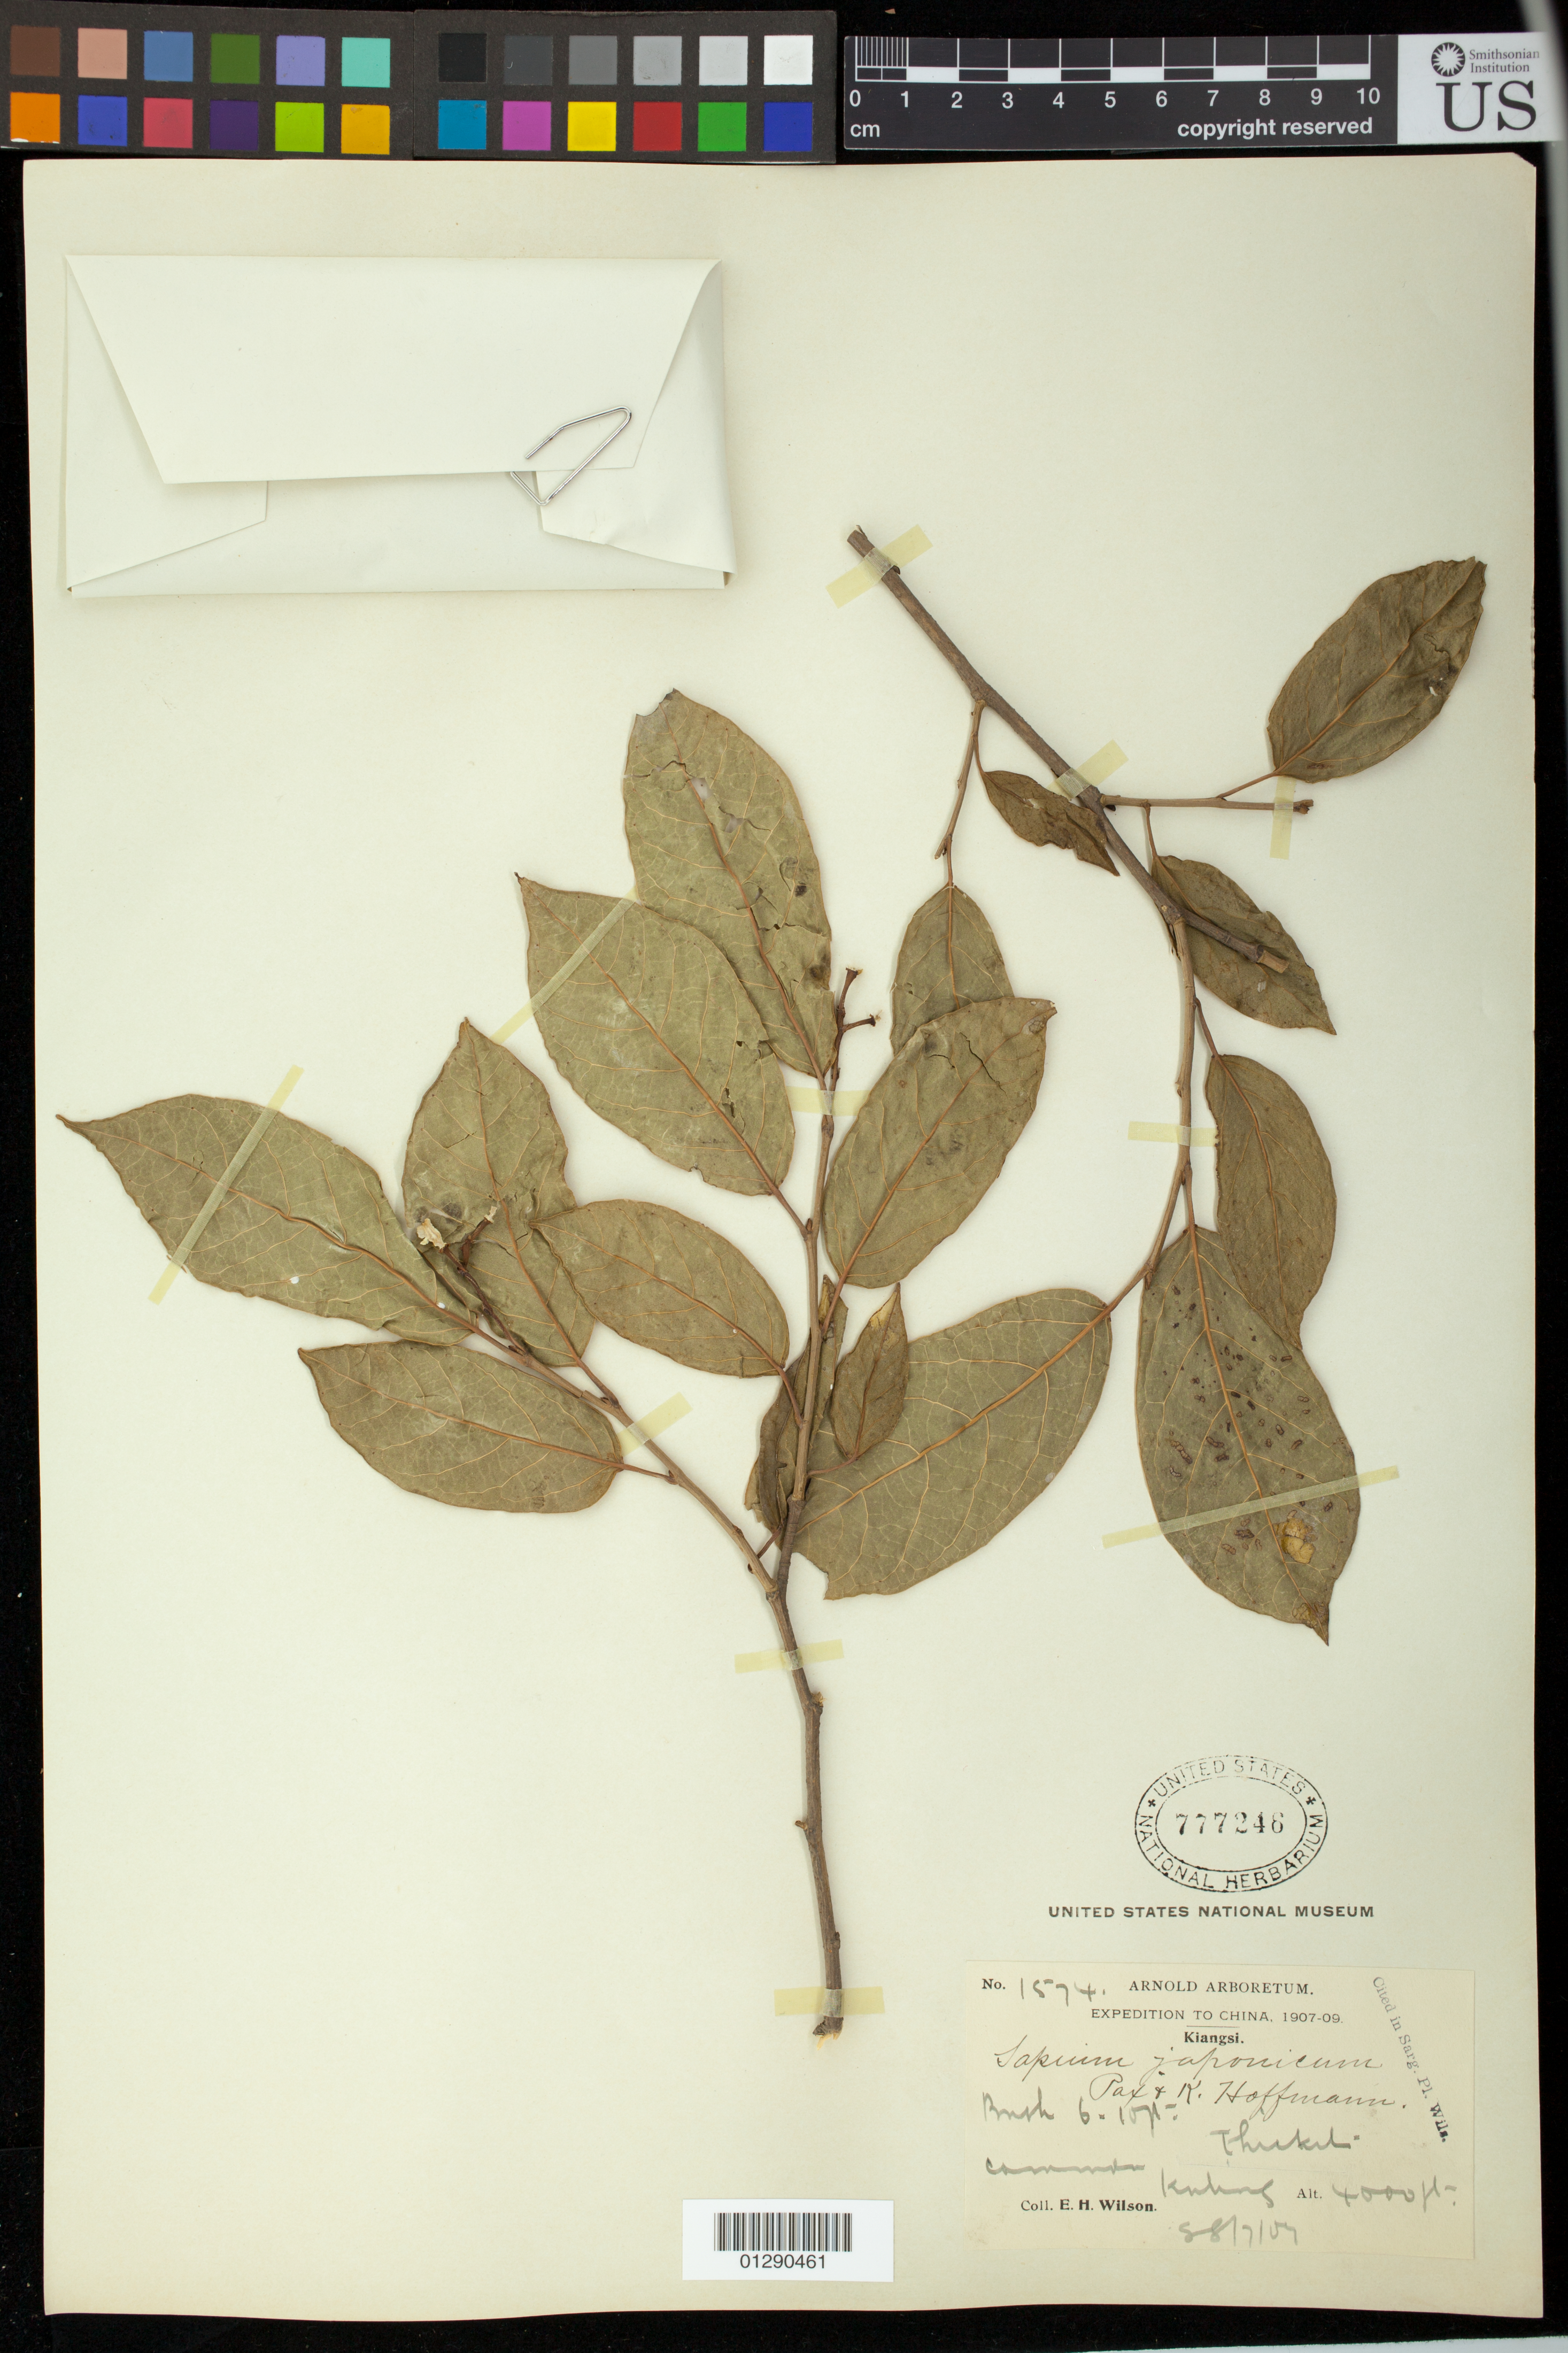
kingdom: Plantae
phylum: Tracheophyta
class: Magnoliopsida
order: Malpighiales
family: Euphorbiaceae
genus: Sapium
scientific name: Sapium japonicum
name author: (Siebold & Zucc.) Pax & K. Hoffm.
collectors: E. H. Wilson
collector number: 1574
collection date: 1907-07-05/1907-07-08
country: China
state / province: Jiangxi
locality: Kiangsi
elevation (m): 1219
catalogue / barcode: US 777246